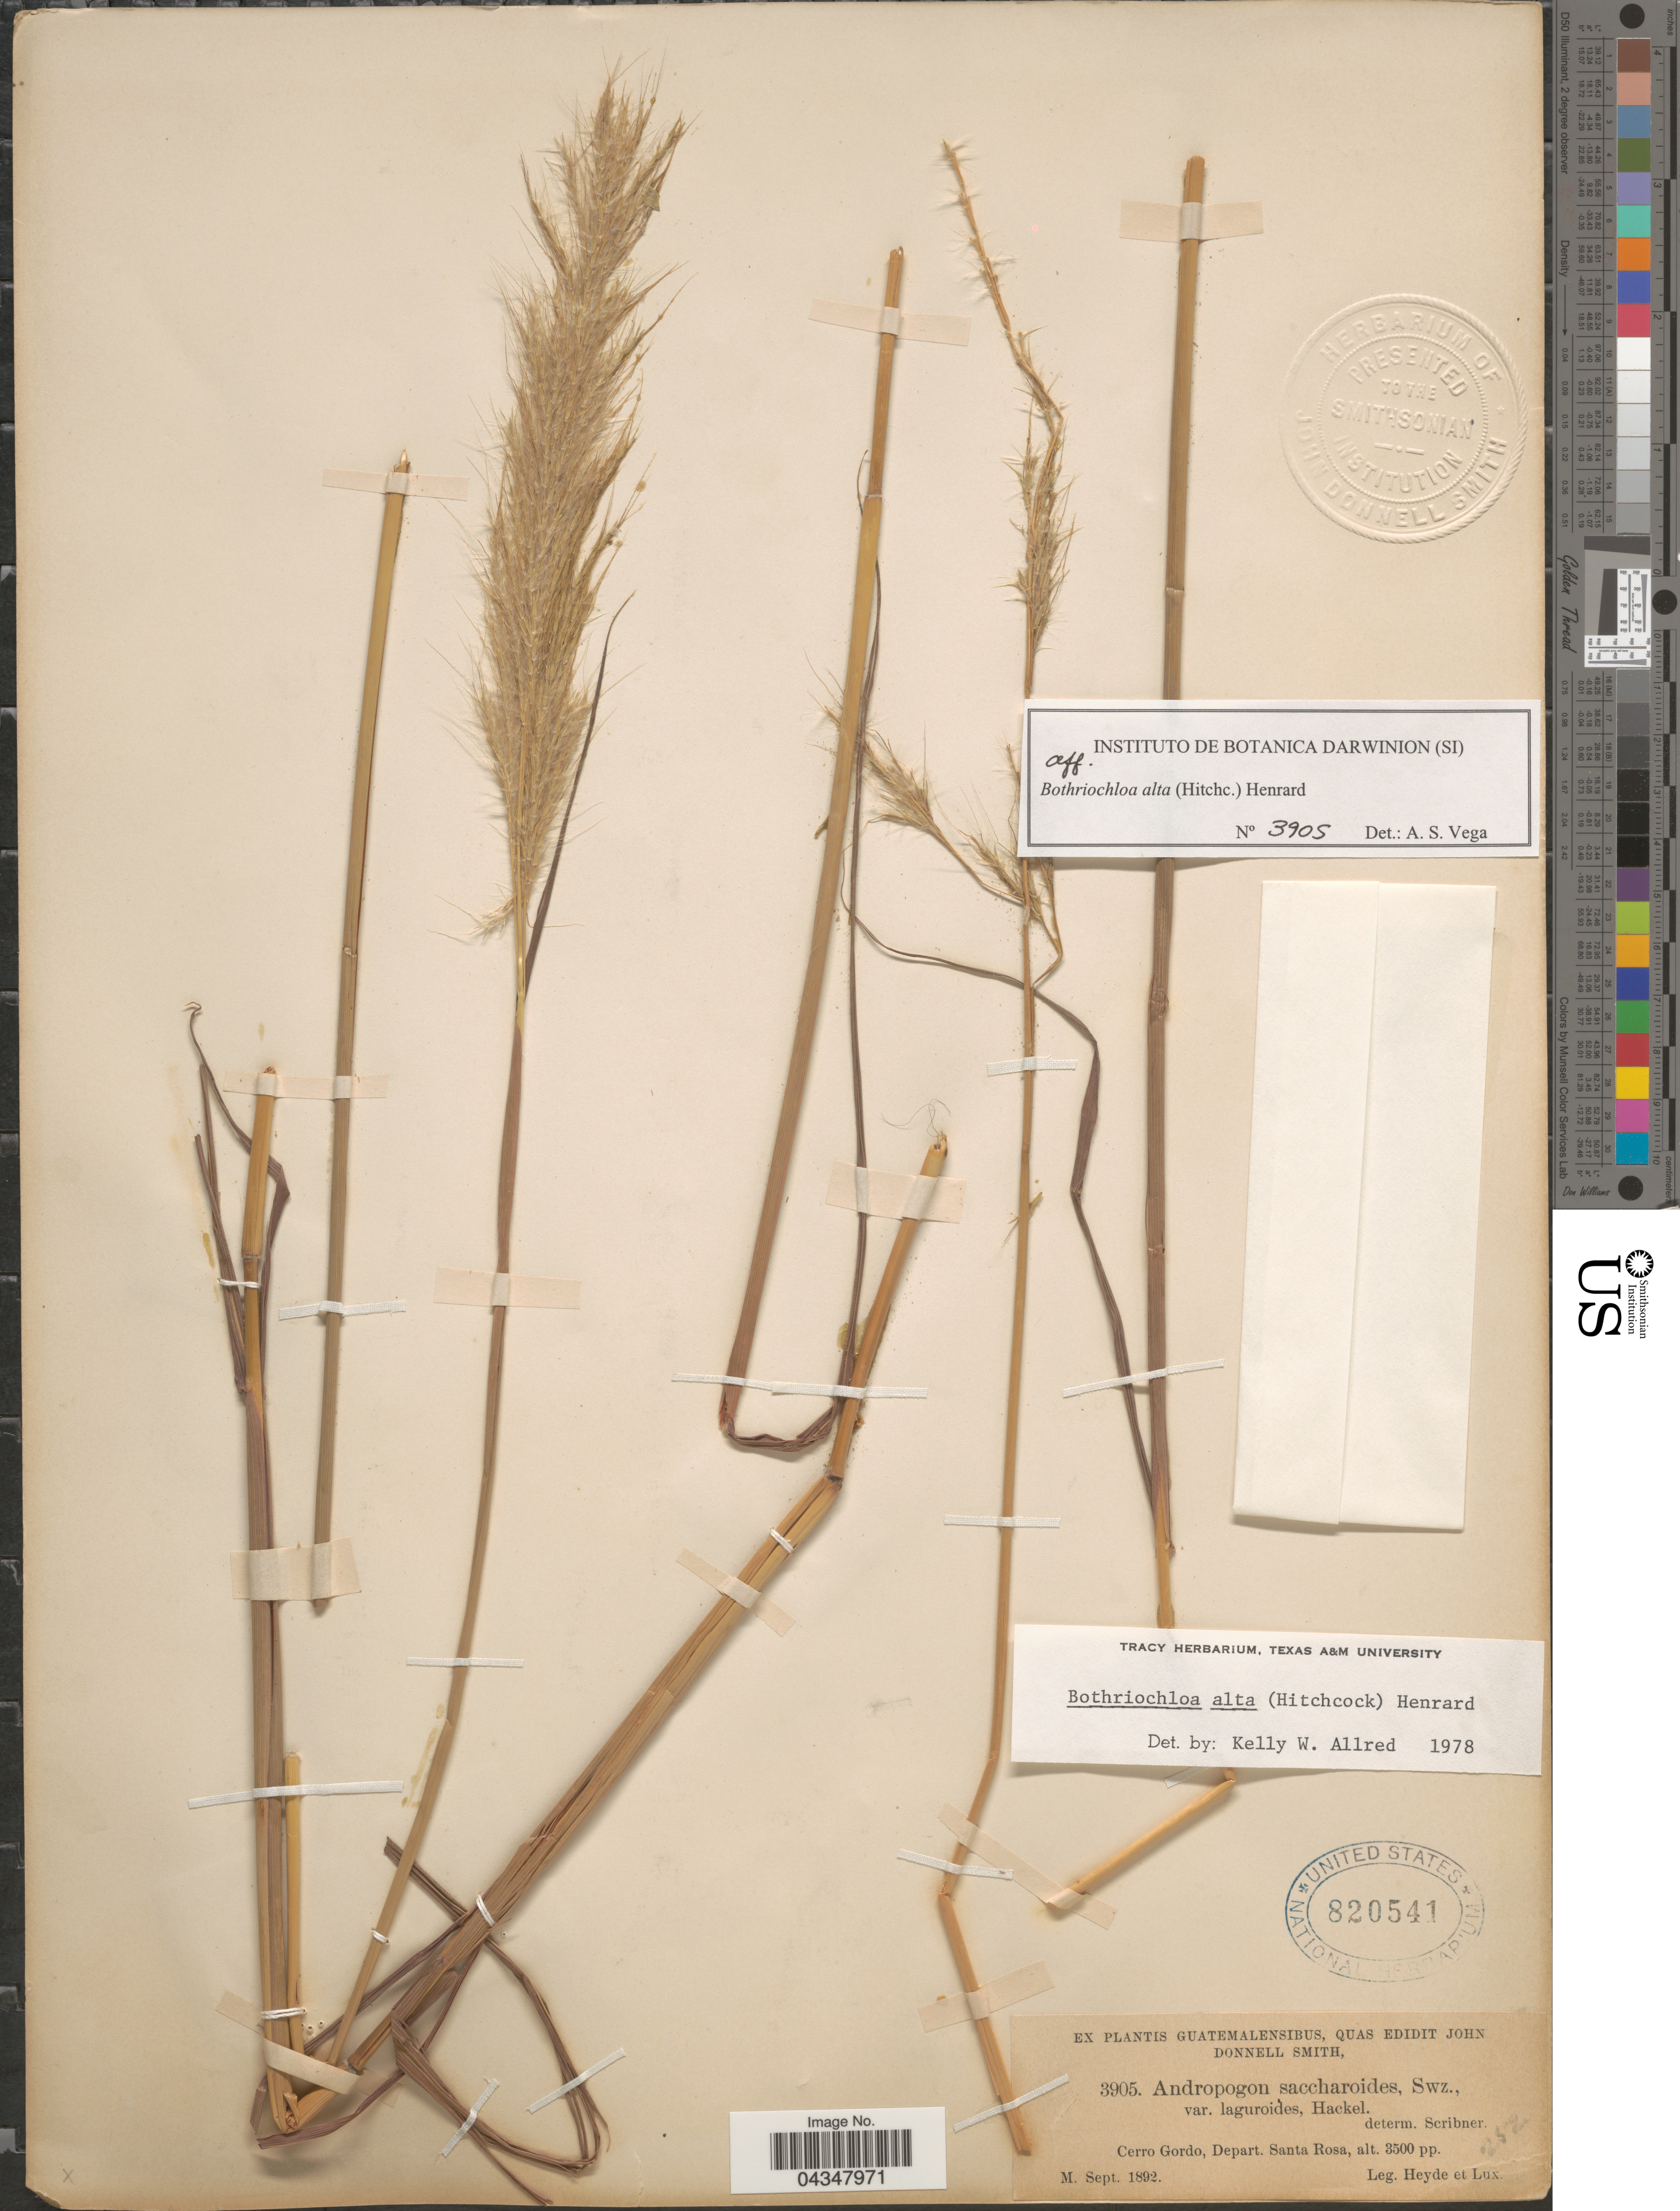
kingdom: Plantae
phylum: Tracheophyta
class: Liliopsida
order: Poales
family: Poaceae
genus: Bothriochloa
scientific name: Bothriochloa alta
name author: (Hitchc.) Henr.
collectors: Heyde & Lux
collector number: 3905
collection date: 1892-09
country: Guatemala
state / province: Santa Rosa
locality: Cerro Gordo, Depart. Santa Rosa.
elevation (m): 1067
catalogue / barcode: US 820541